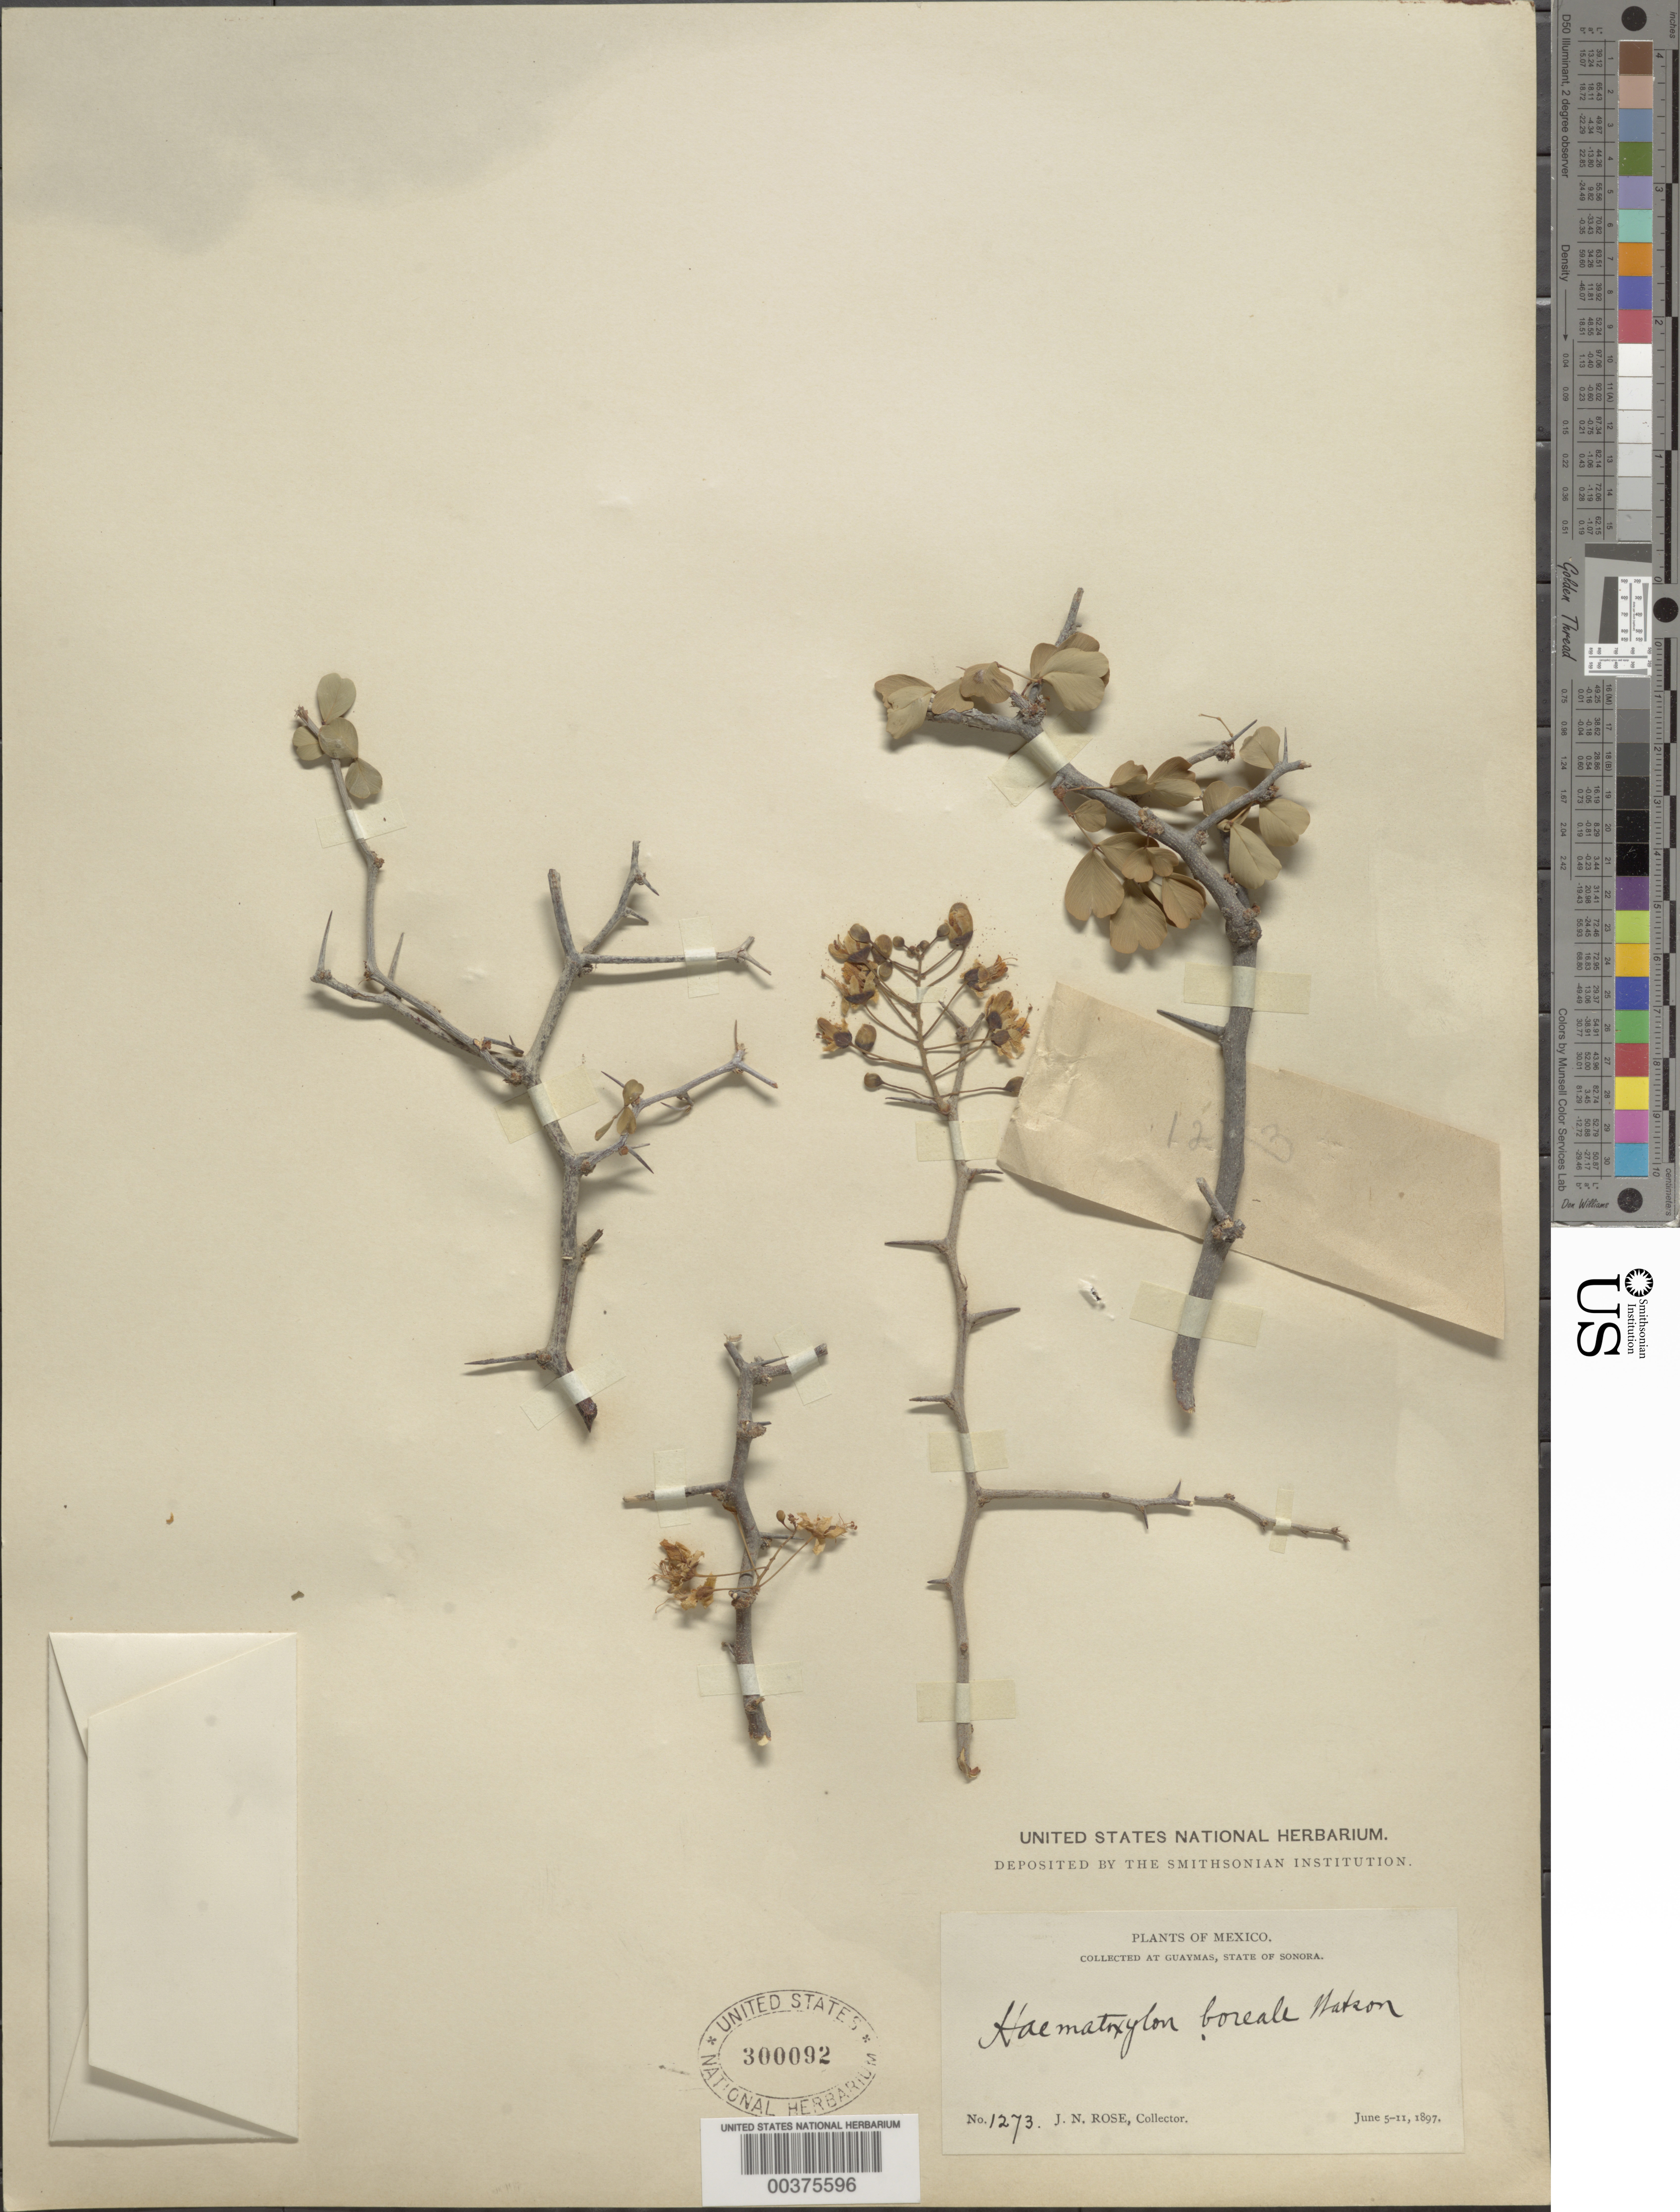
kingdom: Plantae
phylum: Tracheophyta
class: Magnoliopsida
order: Fabales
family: Fabaceae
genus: Haematoxylum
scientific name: Haematoxylum brasiletto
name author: H. Karst.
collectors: J. N. Rose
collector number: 1273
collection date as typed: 05 Jun 1897 to 11 Jun 1897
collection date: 1897-06-05/1897-06-11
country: Mexico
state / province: Sonora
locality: Guaymas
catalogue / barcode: US 300092